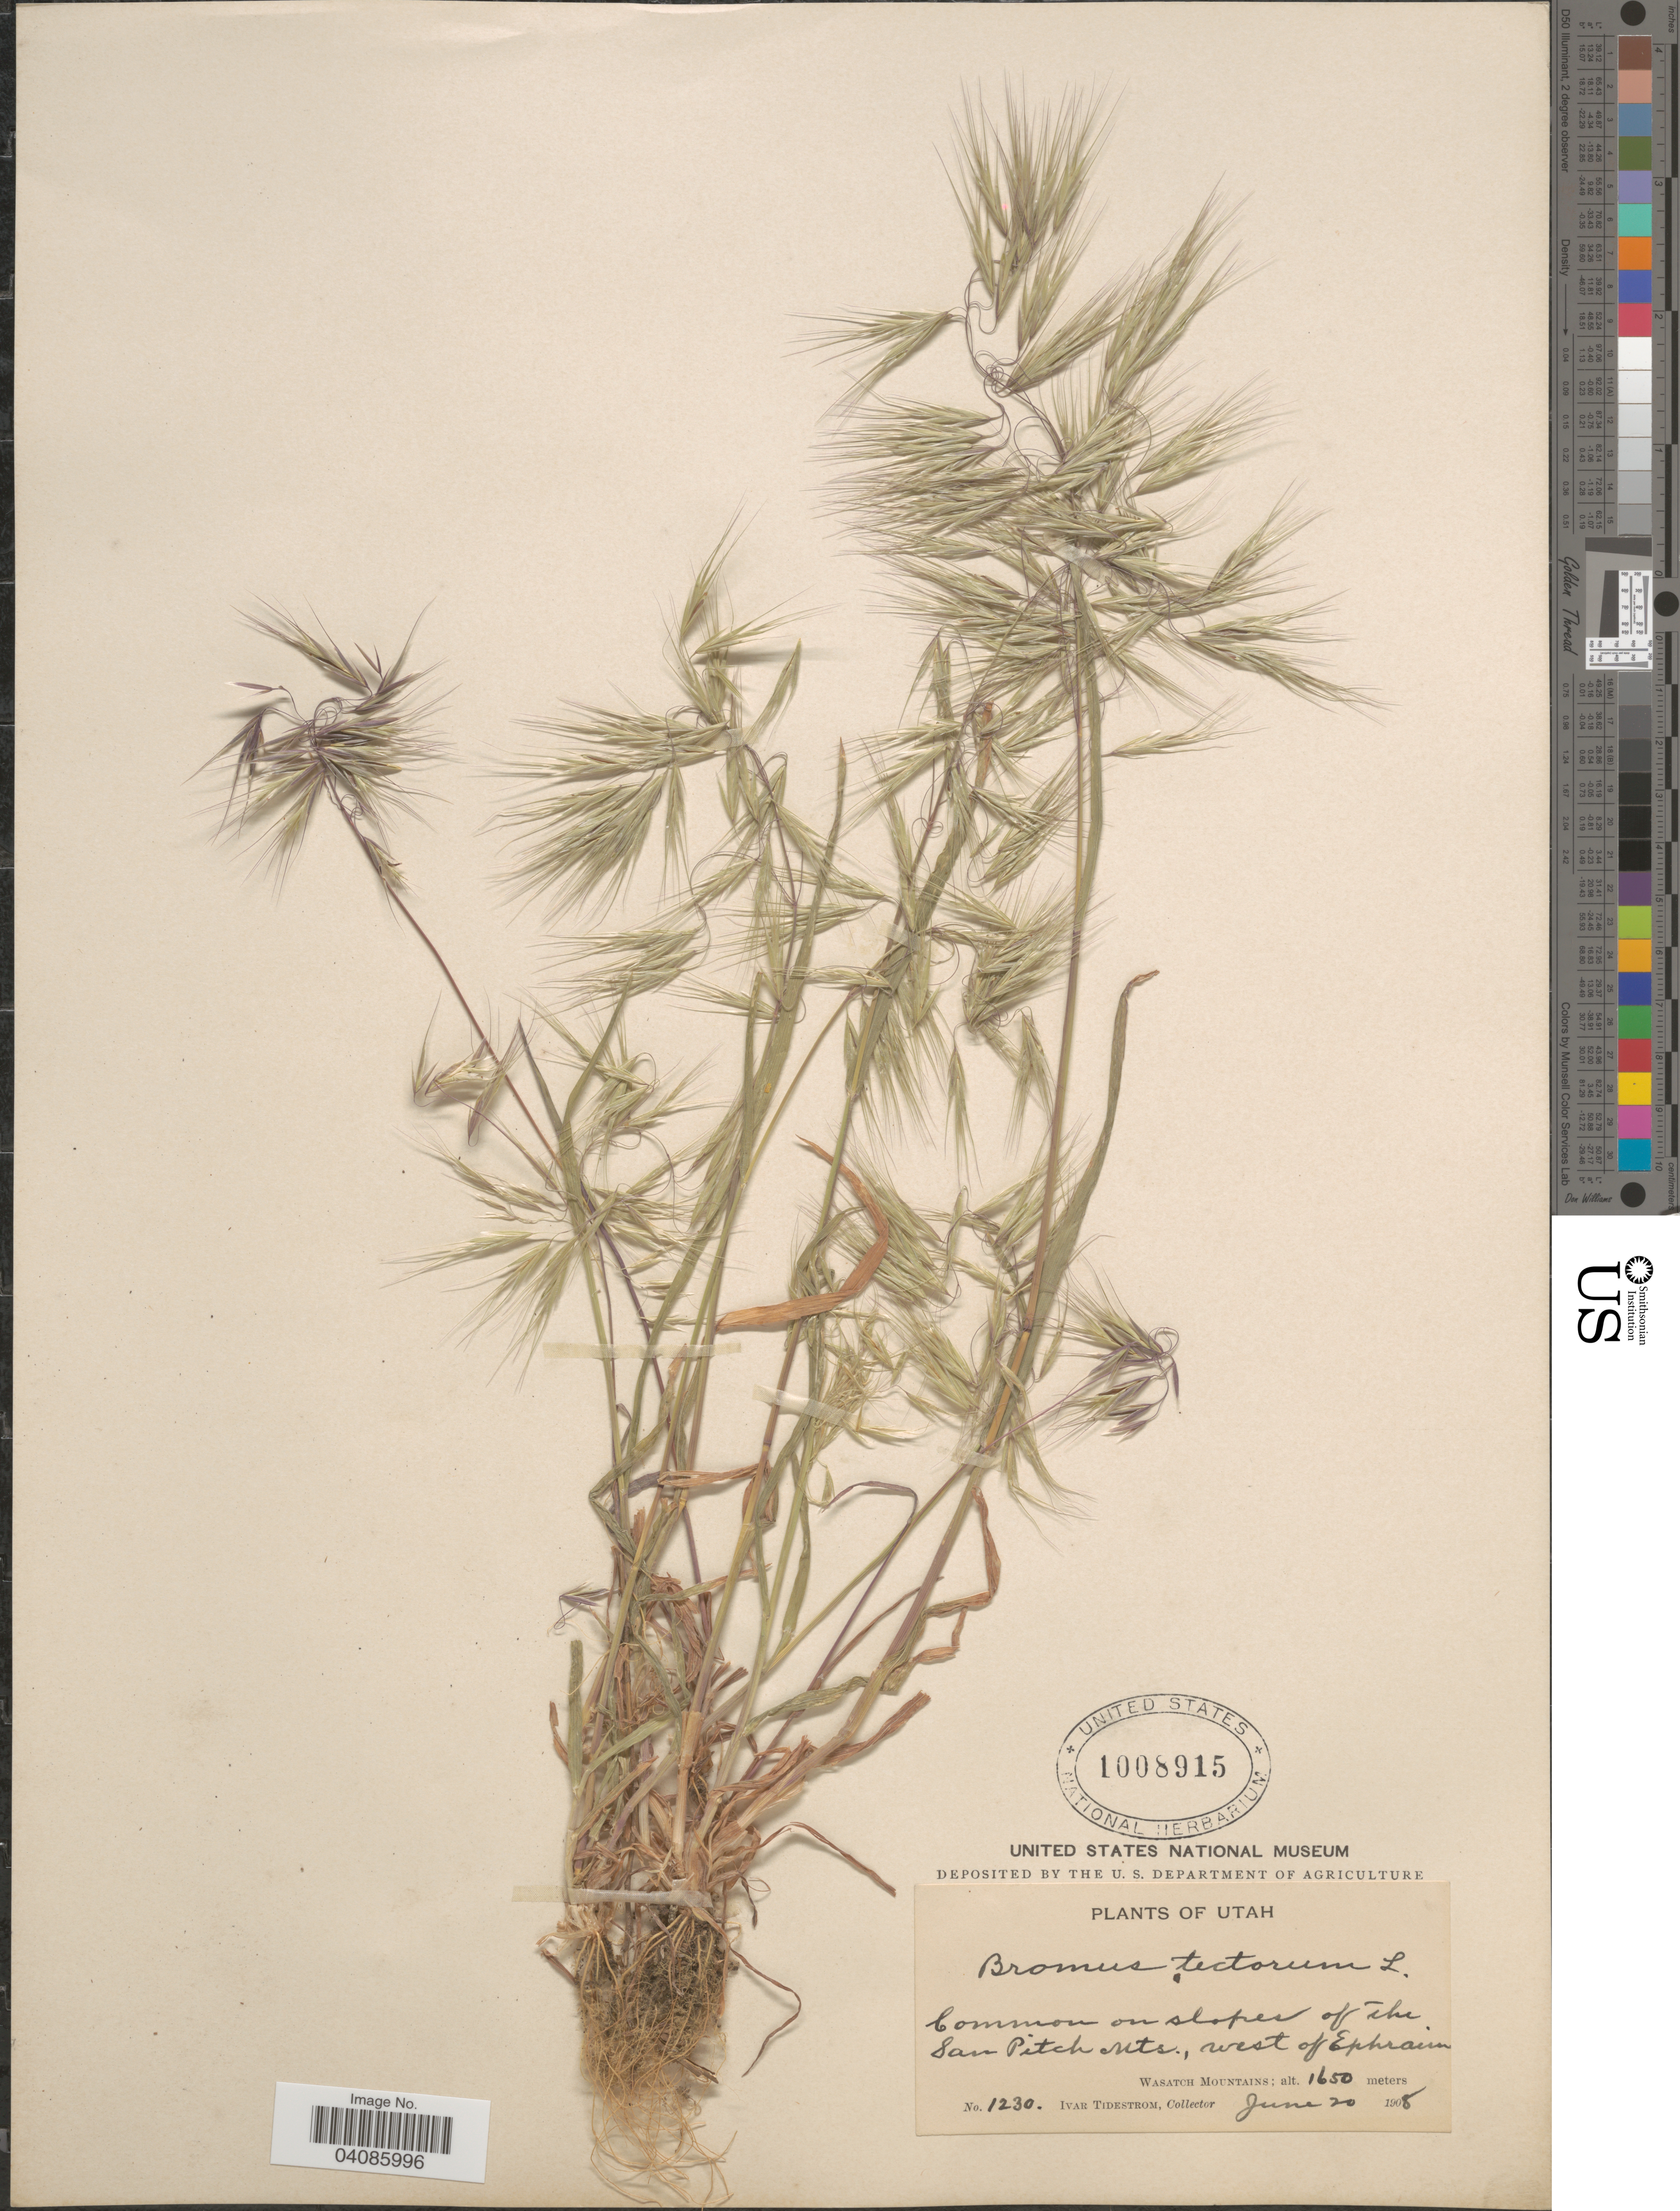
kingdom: Plantae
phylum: Tracheophyta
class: Liliopsida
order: Poales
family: Poaceae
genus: Bromus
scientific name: Bromus tectorum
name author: L.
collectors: I. F. Tidestrom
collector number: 1230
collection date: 1908-06-20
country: United States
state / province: Utah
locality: Common on slopes of the San Pitch Mts., west of Ephraim. Wasatch Mountains.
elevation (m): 1650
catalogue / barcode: US 1008915